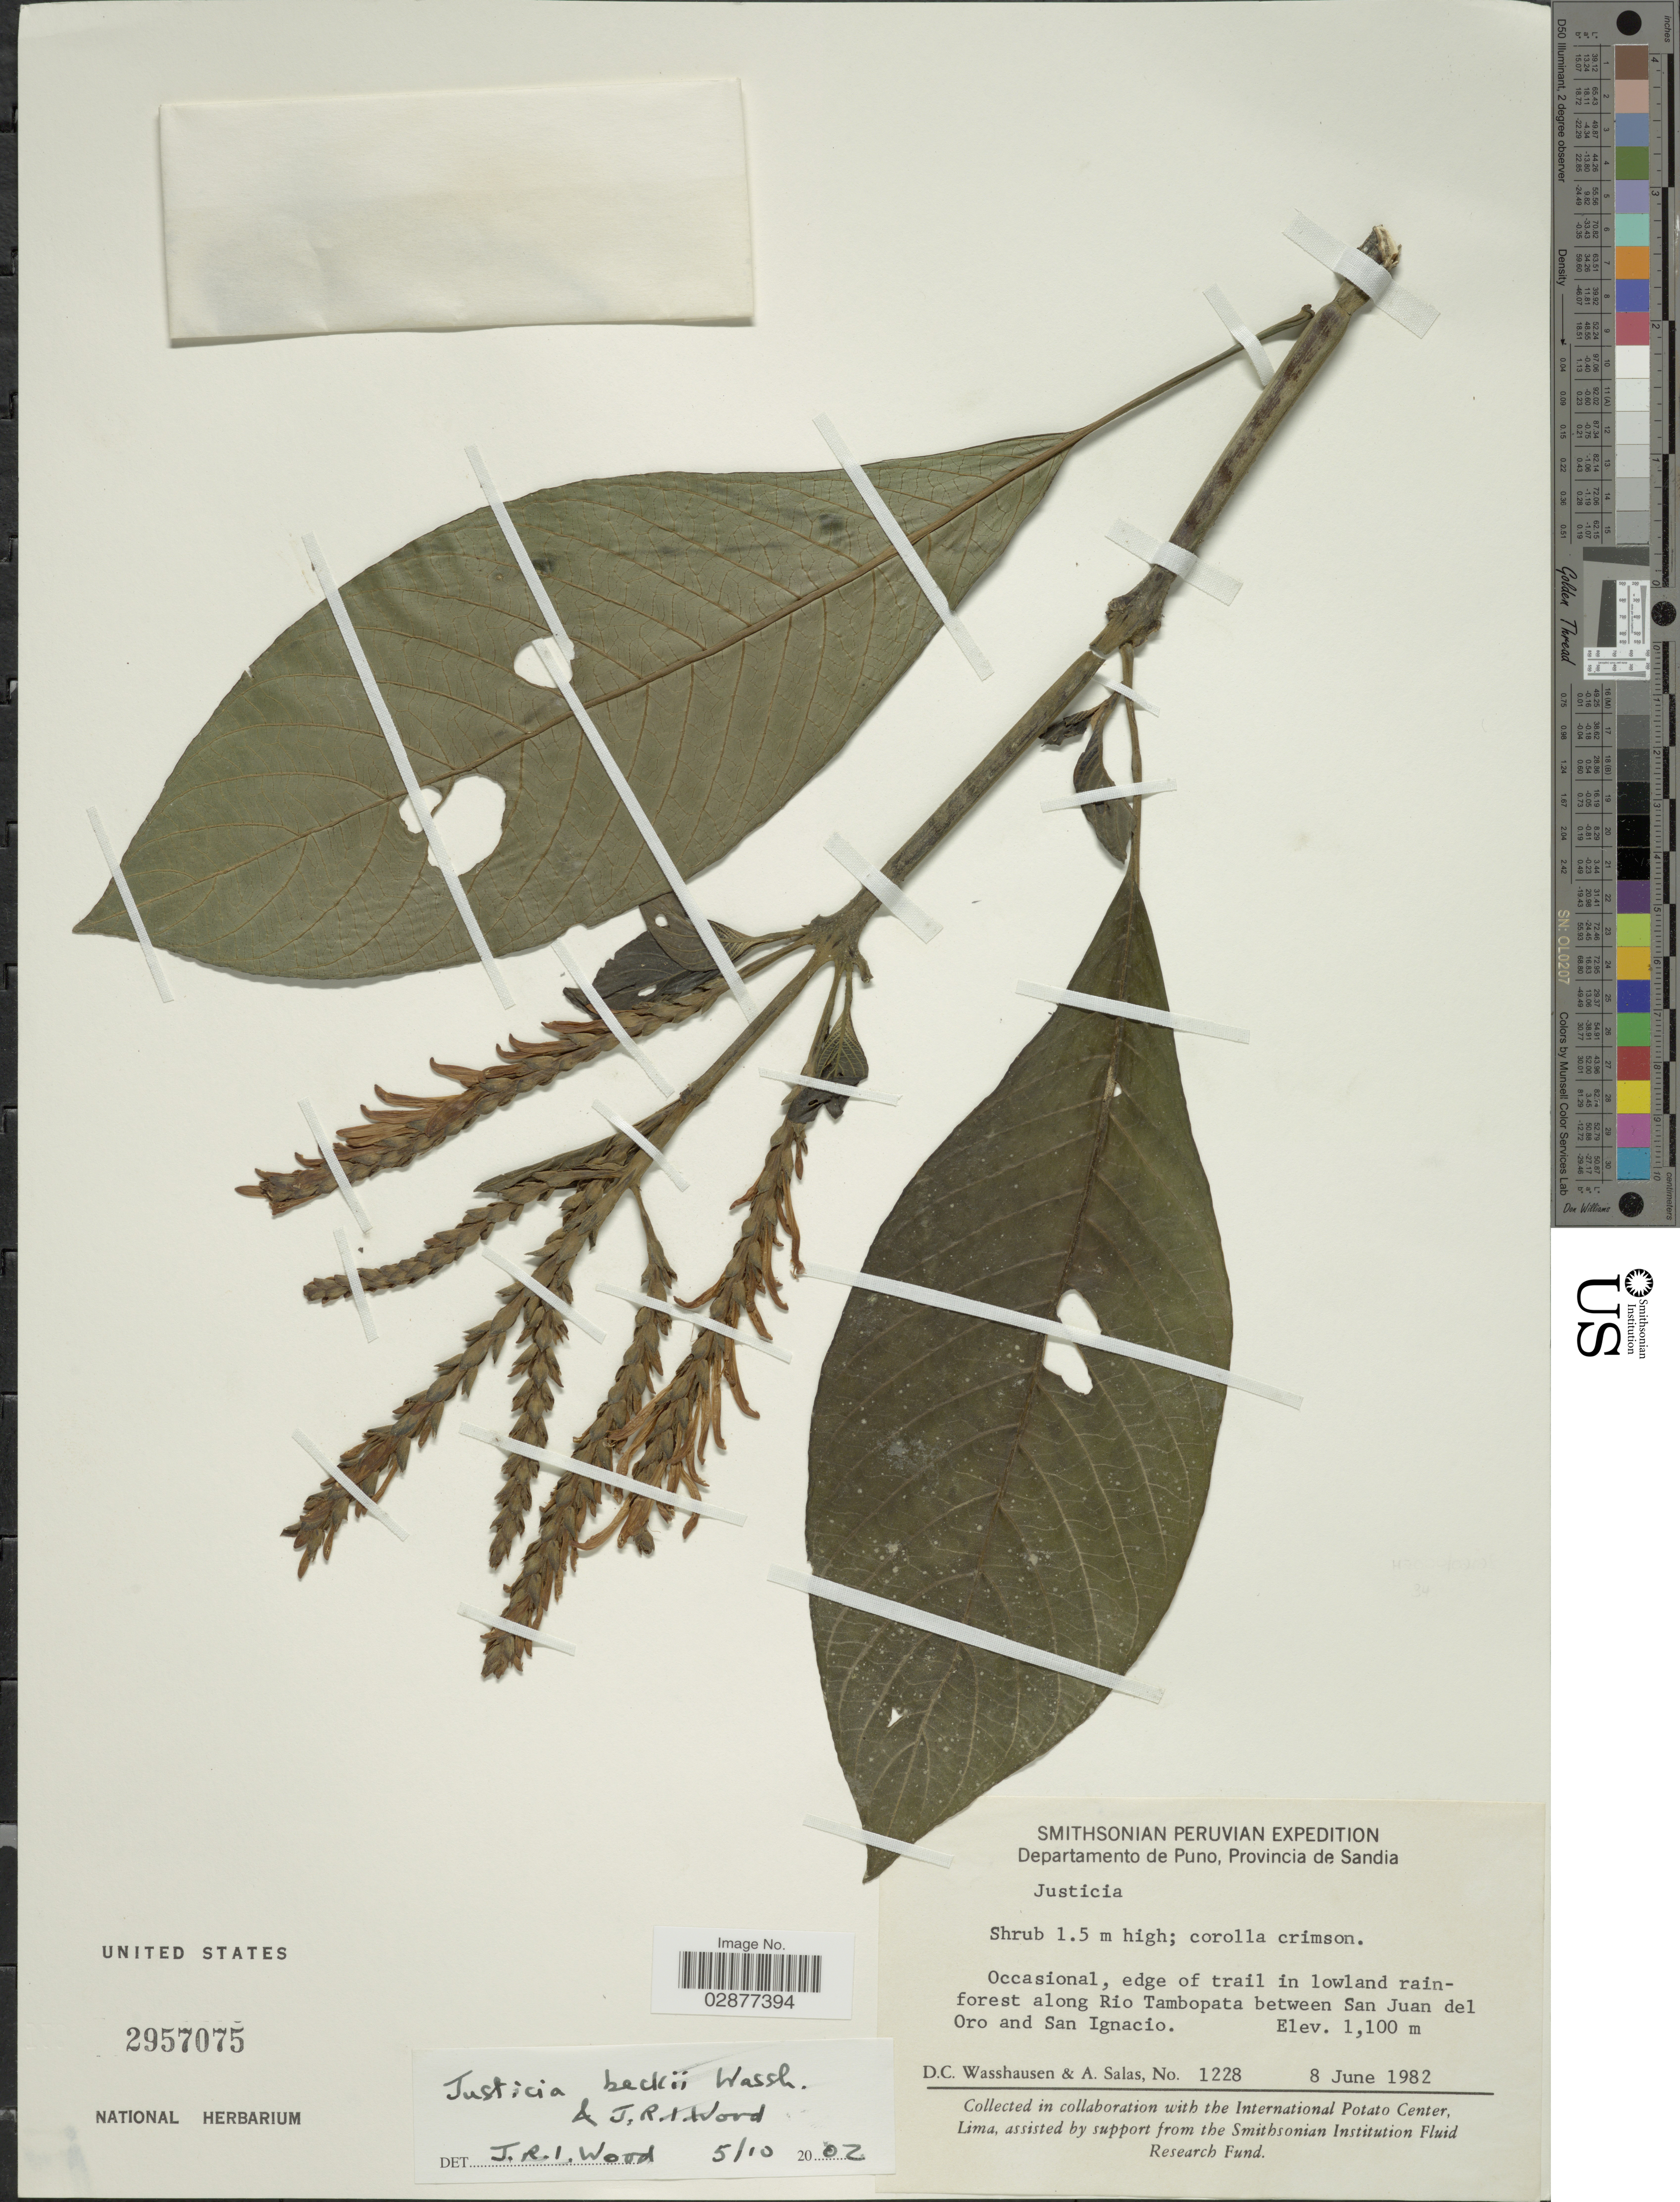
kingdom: Plantae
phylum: Tracheophyta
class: Magnoliopsida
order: Lamiales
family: Acanthaceae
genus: Justicia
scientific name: Justicia beckii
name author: Wassh. & J.R.I. Wood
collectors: D. C. Wasshausen & A. Salas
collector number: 1228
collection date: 1982-06-08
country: Peru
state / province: Puno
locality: Departamento de Puno, Provincia de Sandia. Occasional, edge of trail in lowland rainforest along Rio Tambopata between San Juan del Oro and San Ignacio.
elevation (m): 1100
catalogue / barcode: US 2957075